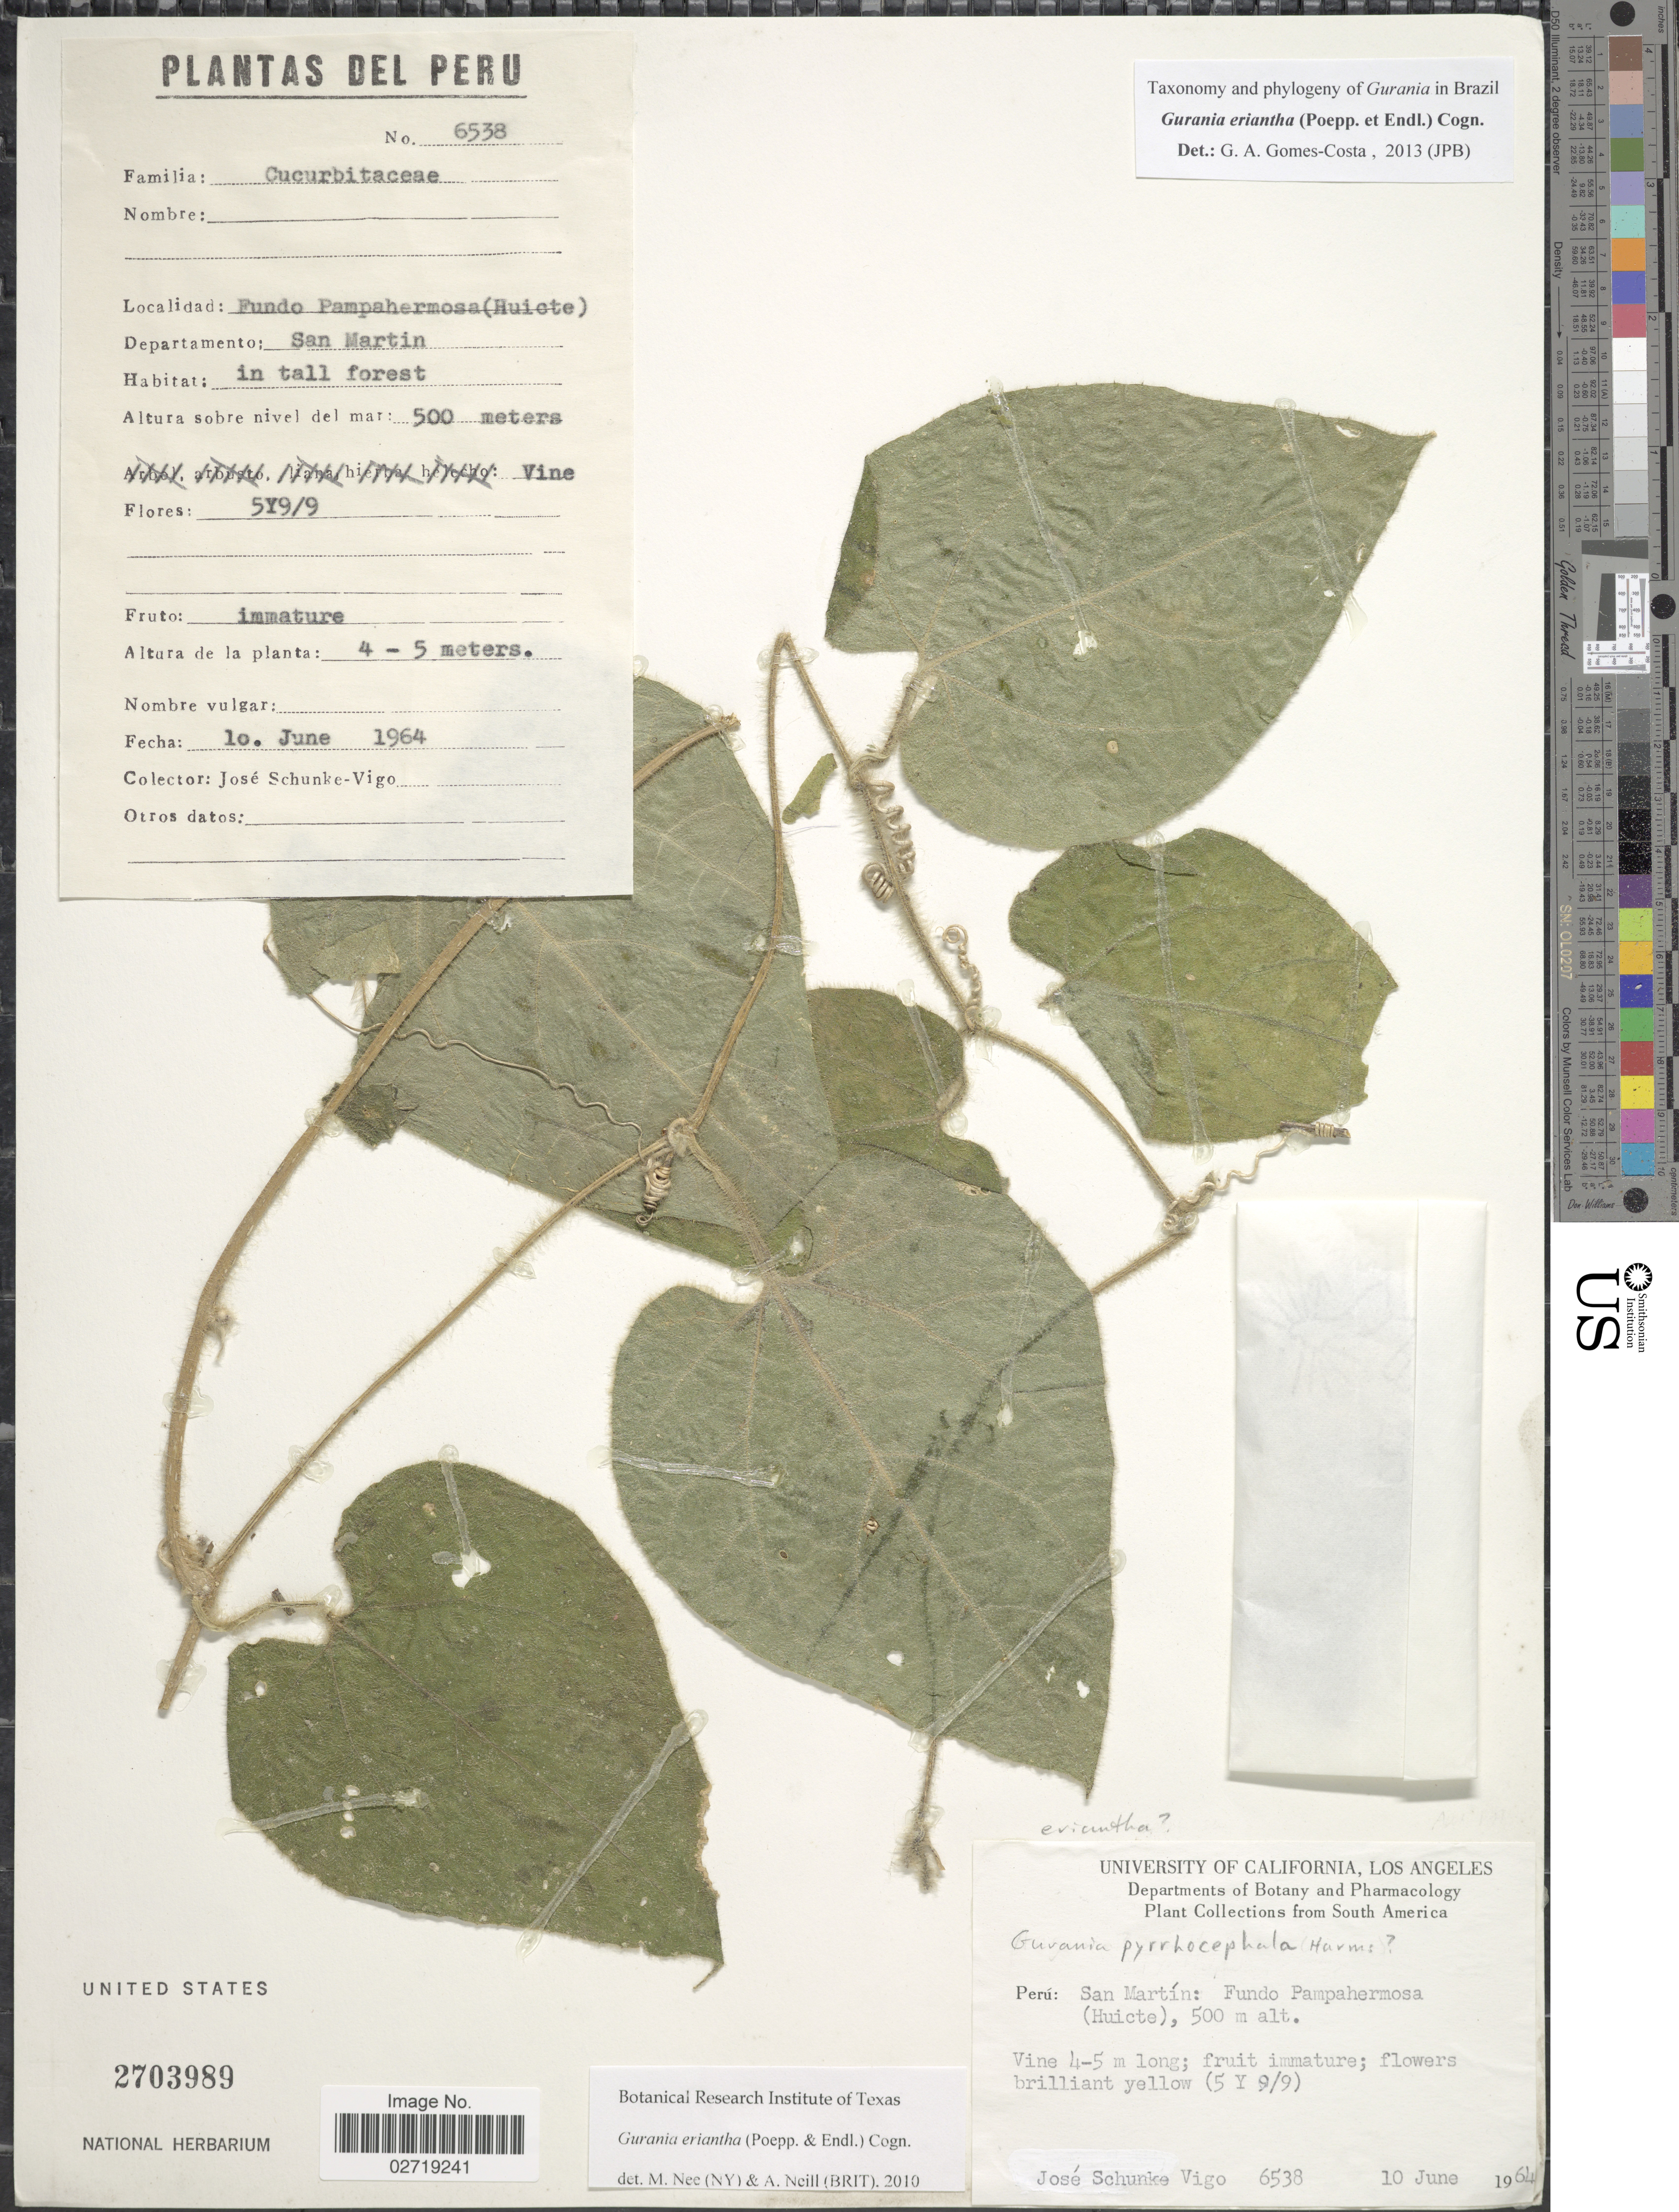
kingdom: Plantae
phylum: Tracheophyta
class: Magnoliopsida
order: Cucurbitales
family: Cucurbitaceae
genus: Gurania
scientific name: Gurania eriantha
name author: (Poepp. & Endl.) Cogn.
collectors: J. Schunke Vigo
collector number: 6538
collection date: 1964-06-10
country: Peru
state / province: San Martín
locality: Fundo Pampahermosa (Huicte)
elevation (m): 500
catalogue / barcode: US 2703989